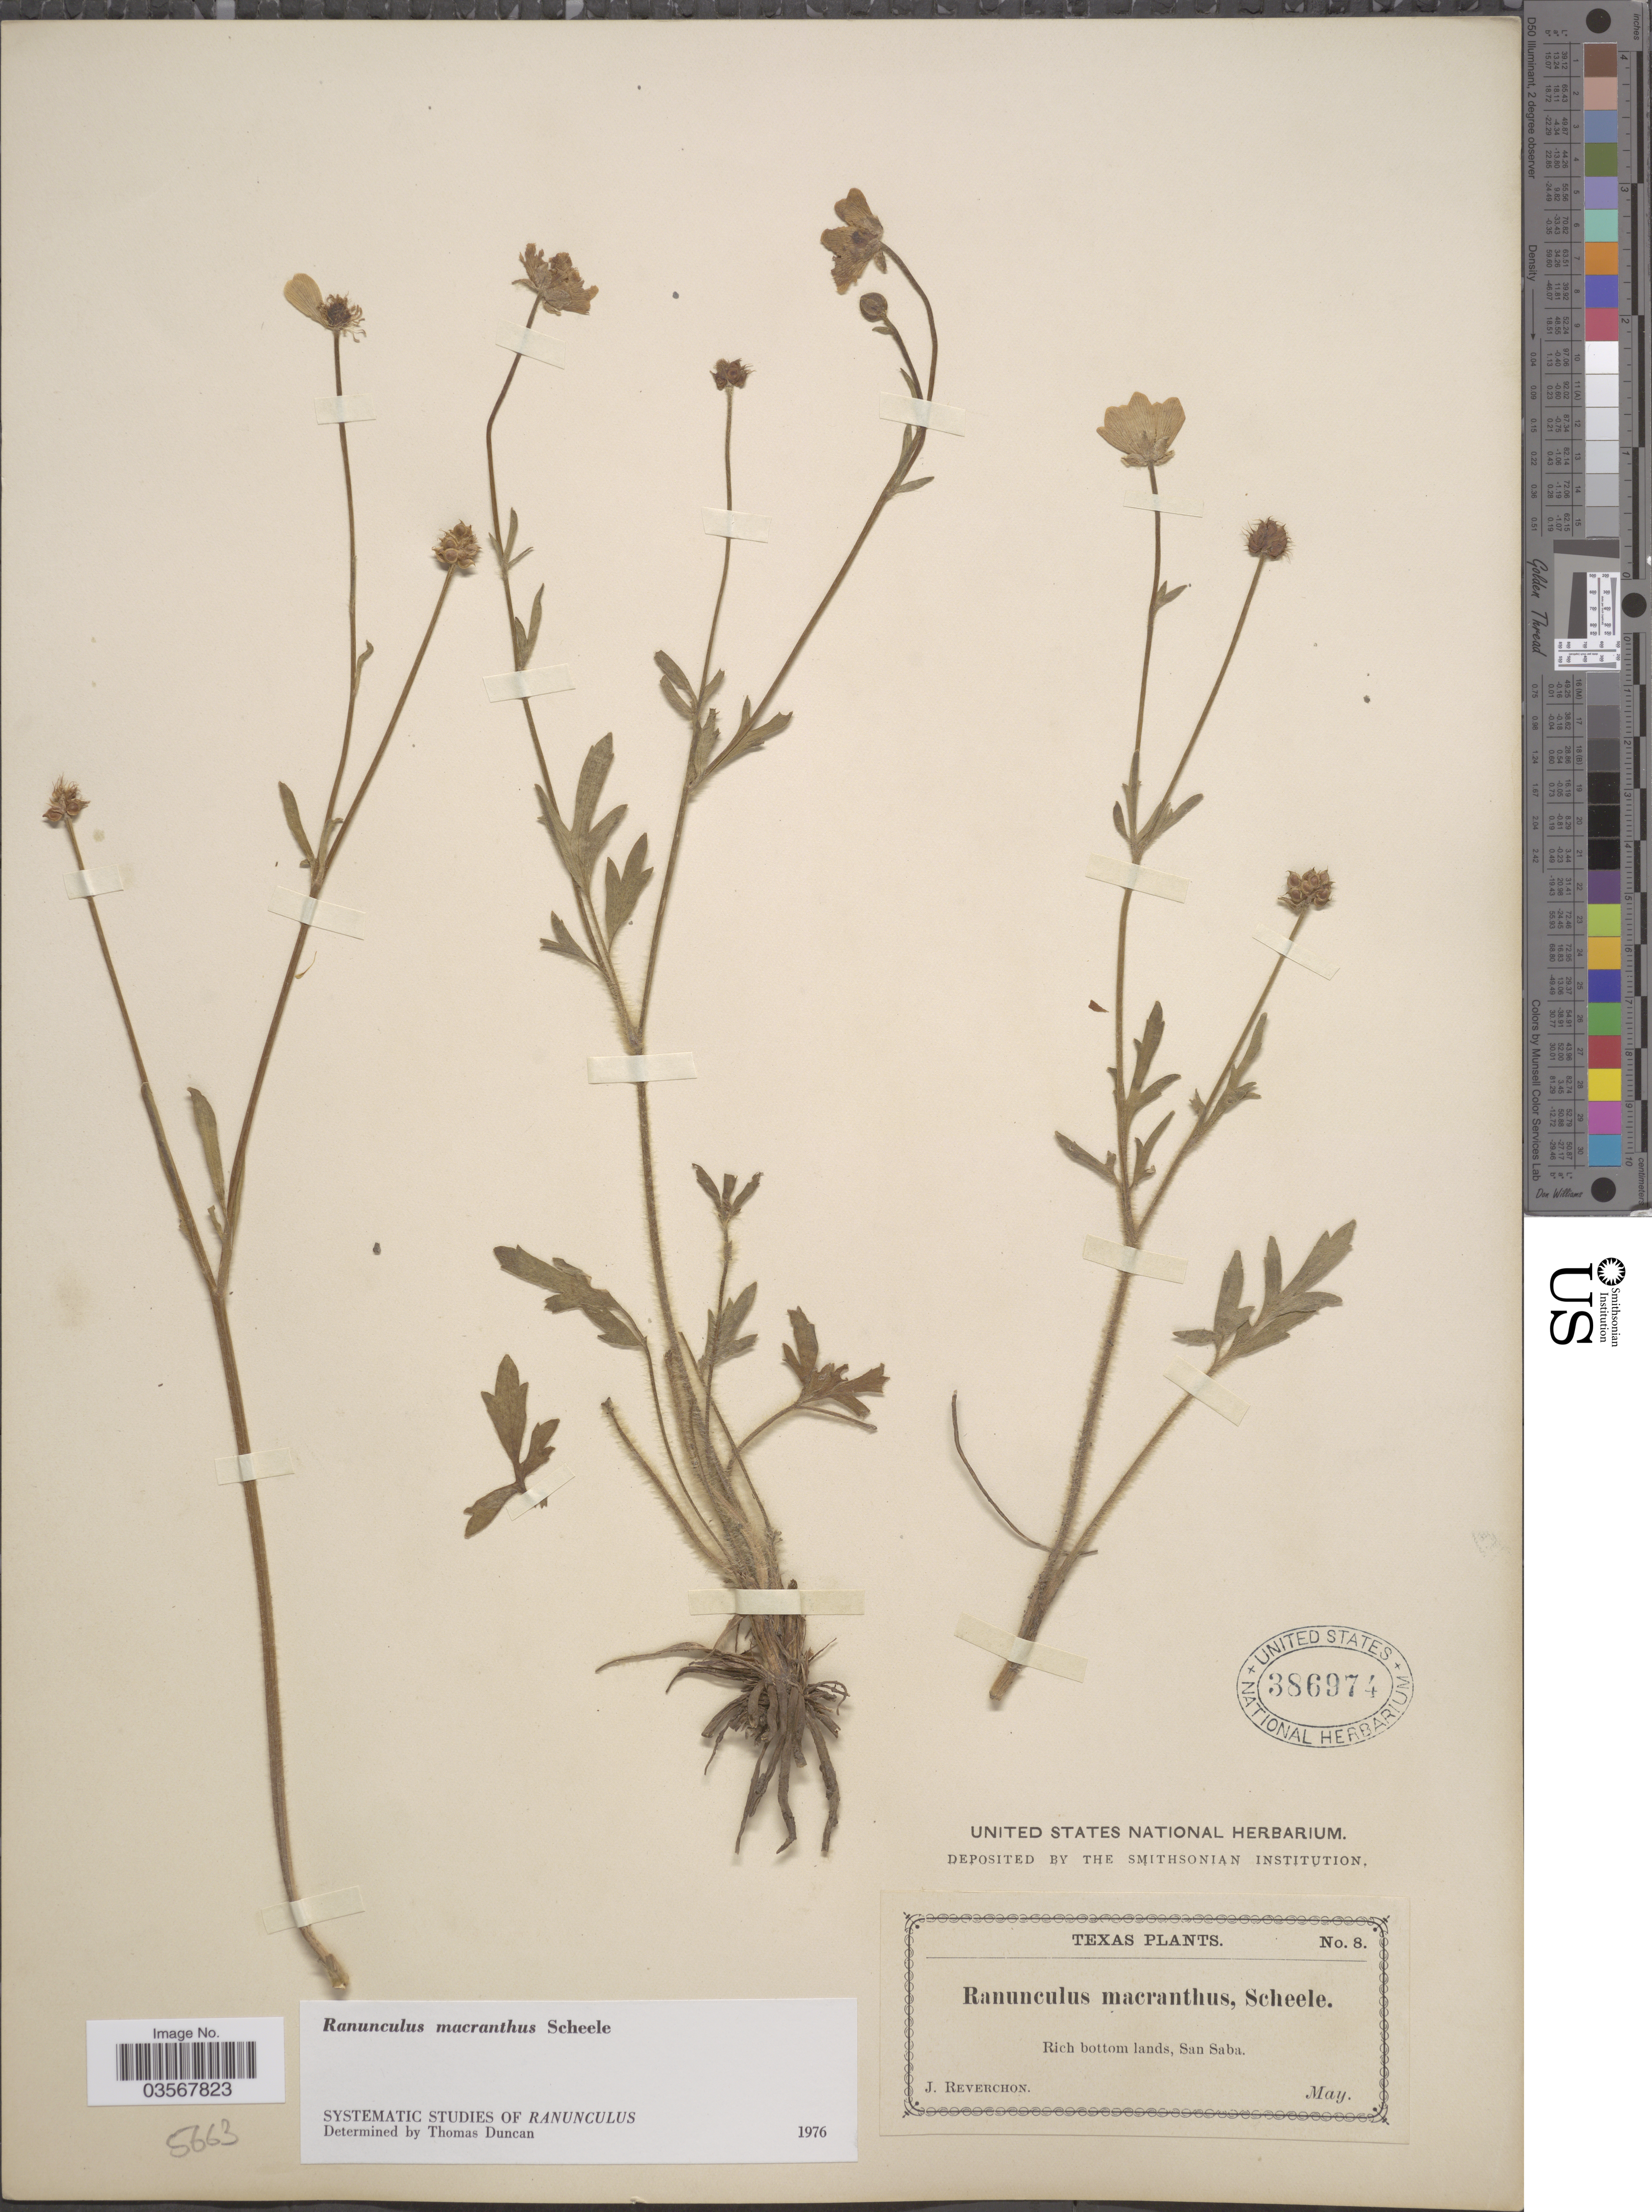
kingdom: Plantae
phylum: Tracheophyta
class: Magnoliopsida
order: Ranunculales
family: Ranunculaceae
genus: Ranunculus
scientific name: Ranunculus macranthus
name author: Scheele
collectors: J. Reverchon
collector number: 8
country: United States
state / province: Texas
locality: San Saba.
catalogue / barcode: US 386974